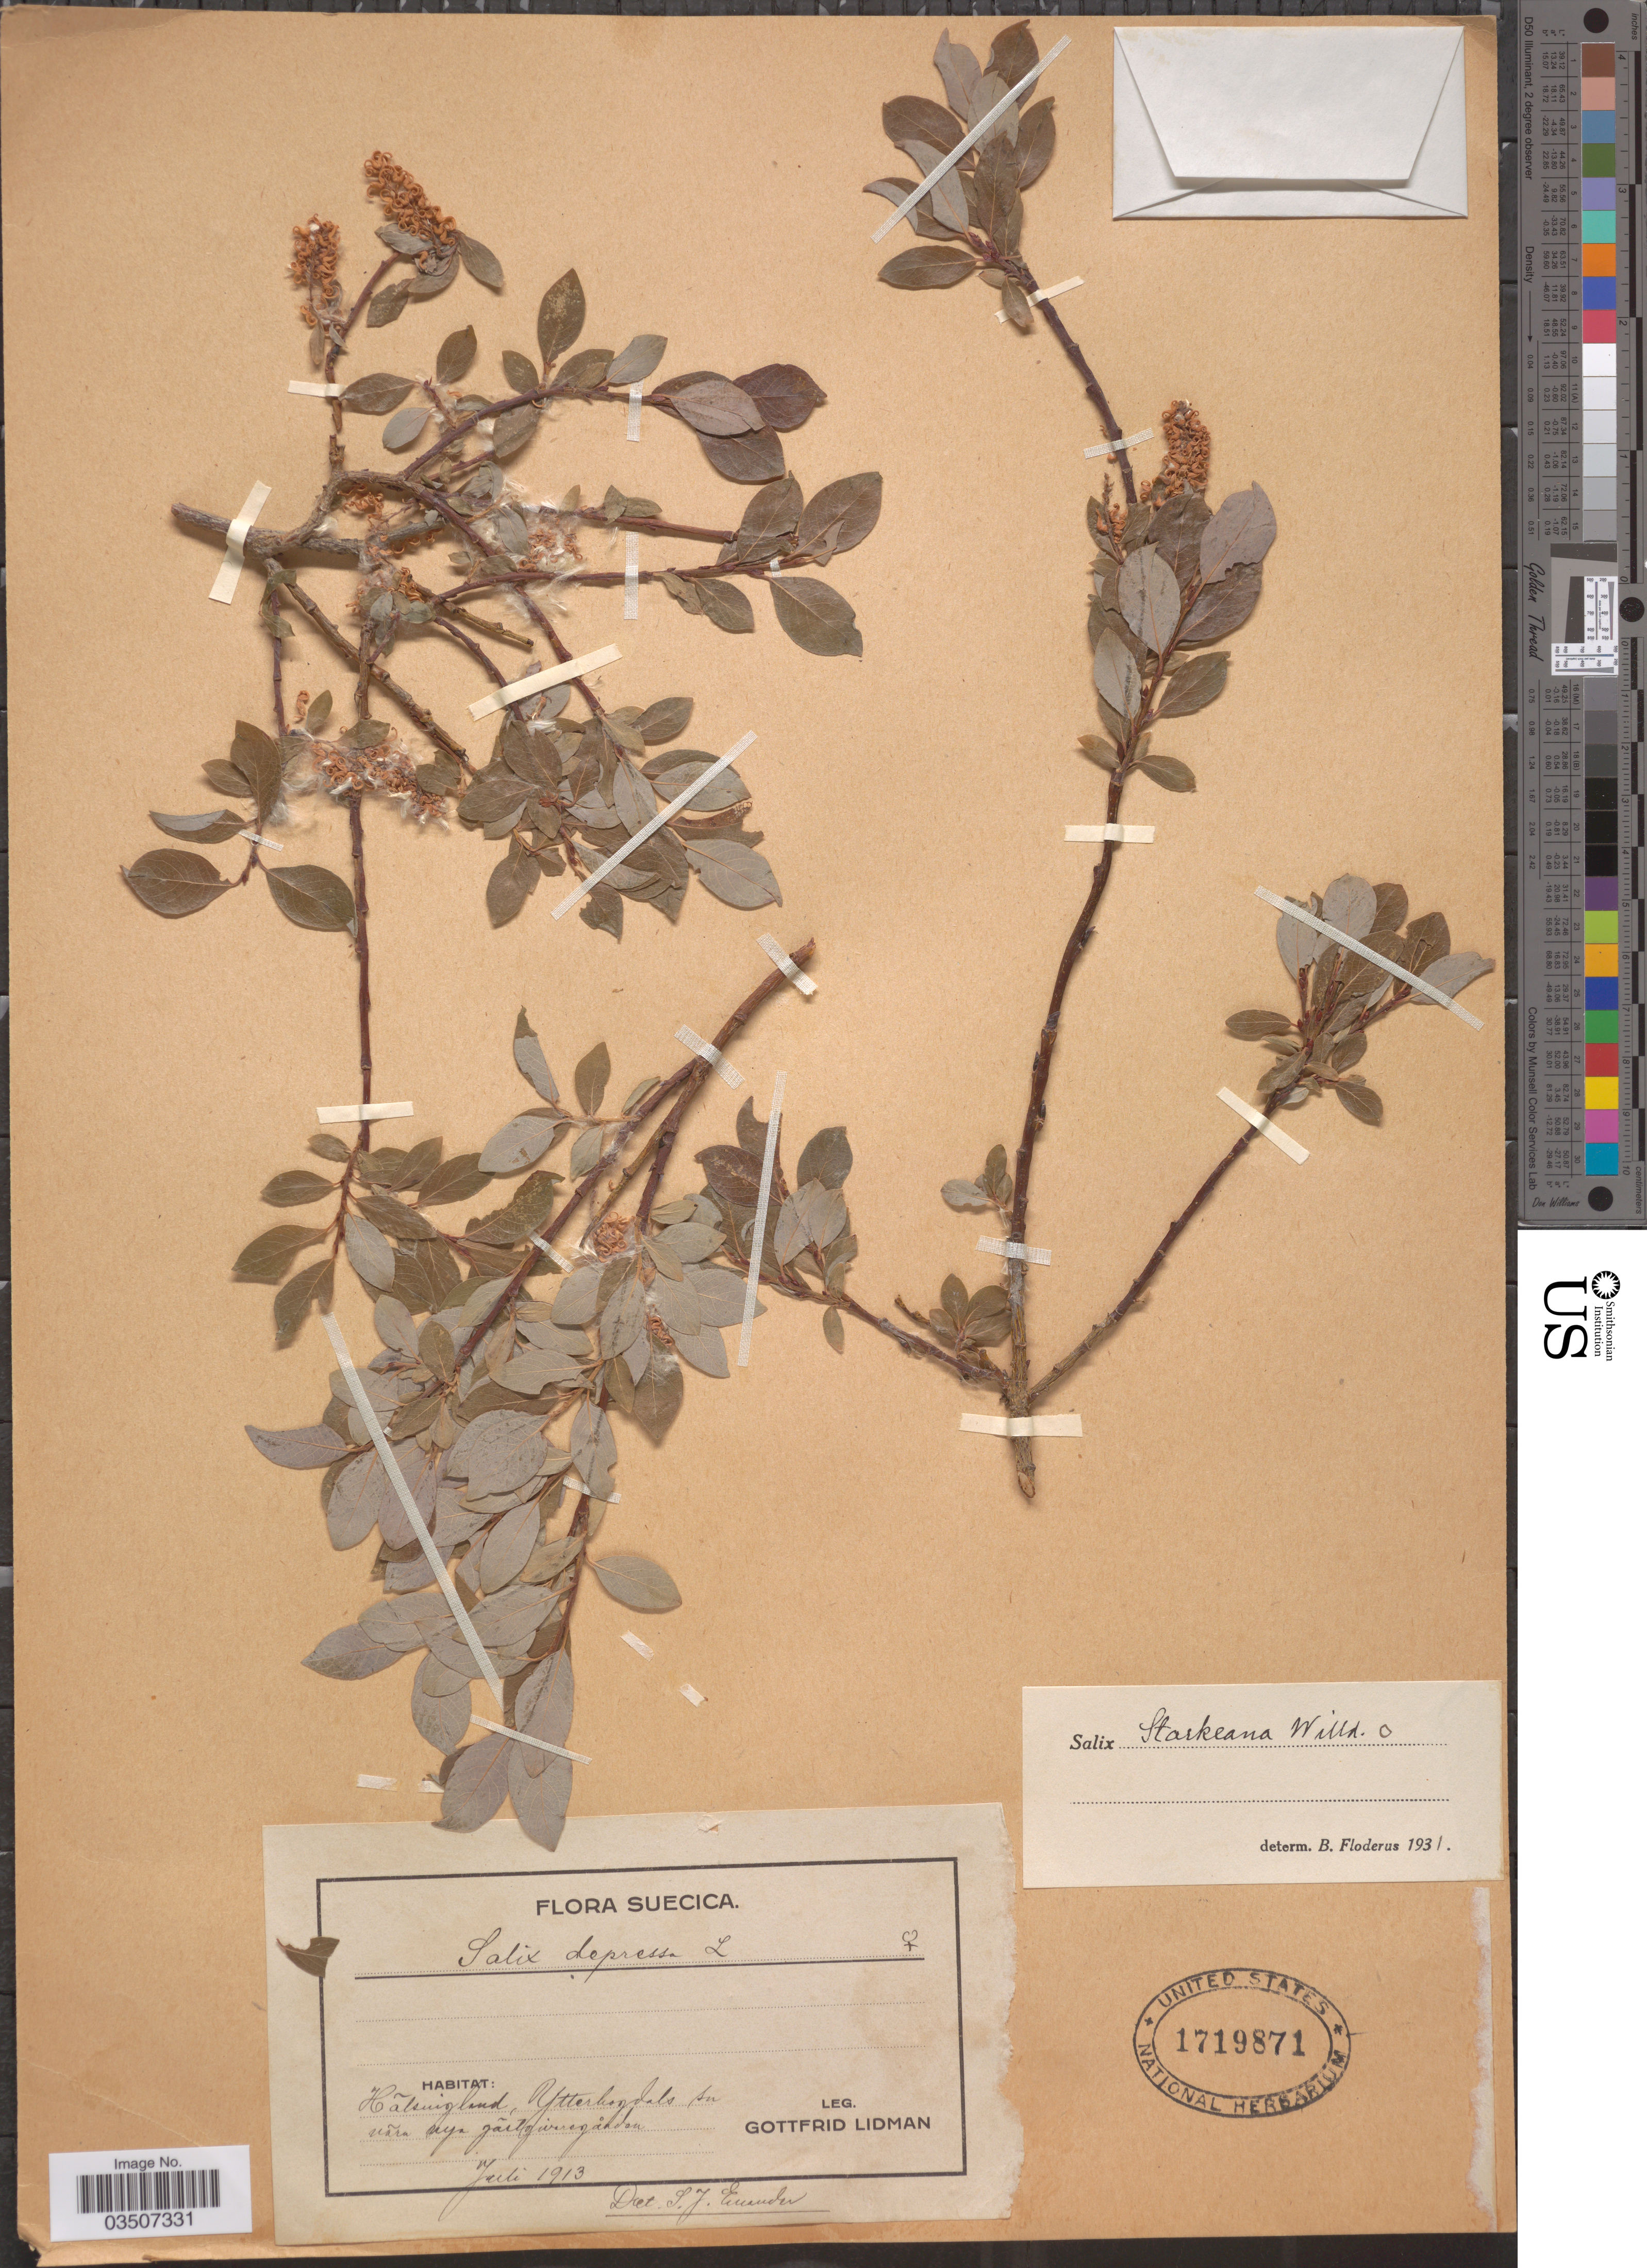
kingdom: Plantae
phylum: Tracheophyta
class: Magnoliopsida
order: Malpighiales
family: Salicaceae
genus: Salix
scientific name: Salix starkeana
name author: Willd.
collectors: G. Lidman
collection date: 1913-07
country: Sweden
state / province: Gavleborg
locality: Halsingland, Ytterhogdal sn. nara myr gartgivaresgården.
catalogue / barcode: US 1719871